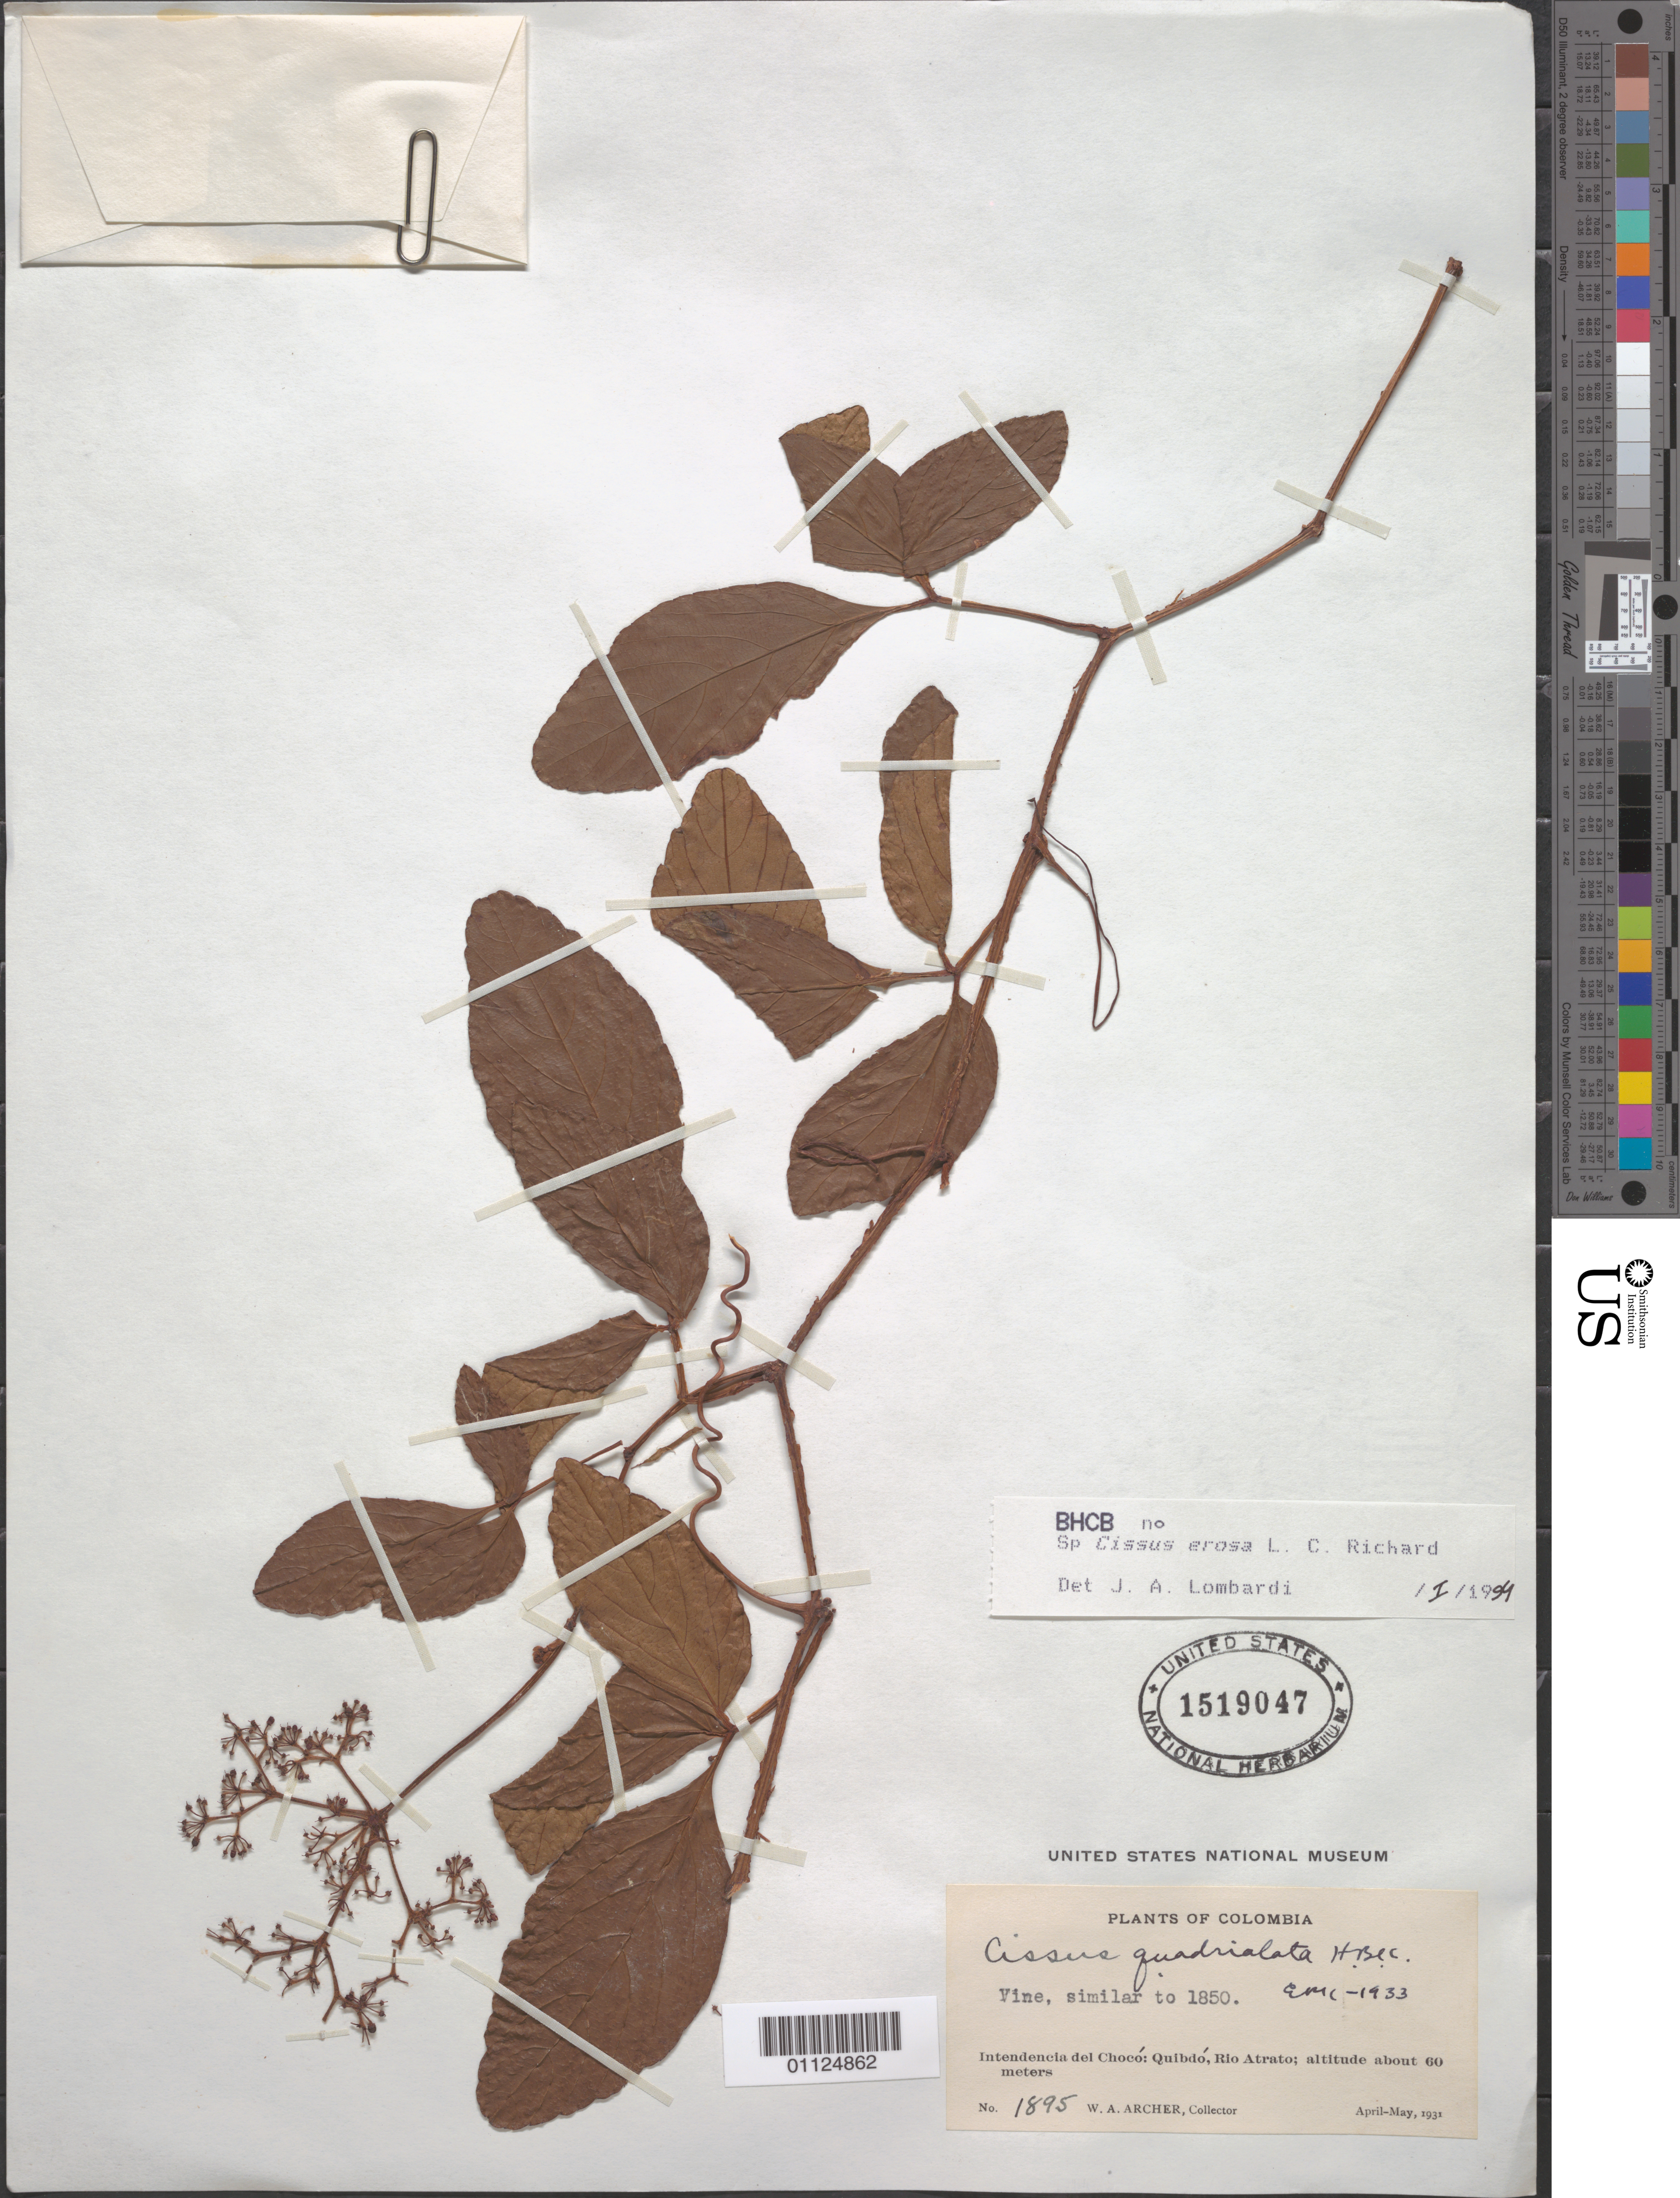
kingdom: Plantae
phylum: Tracheophyta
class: Magnoliopsida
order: Vitales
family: Vitaceae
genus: Cissus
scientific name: Cissus erosa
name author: Rich.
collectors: W. A. Archer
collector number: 1895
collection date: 1931-04/1931-05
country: Colombia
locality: Intendencia del Choco: Quibdo, Rio Atrato.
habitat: Vine.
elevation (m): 60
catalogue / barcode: US 1519047